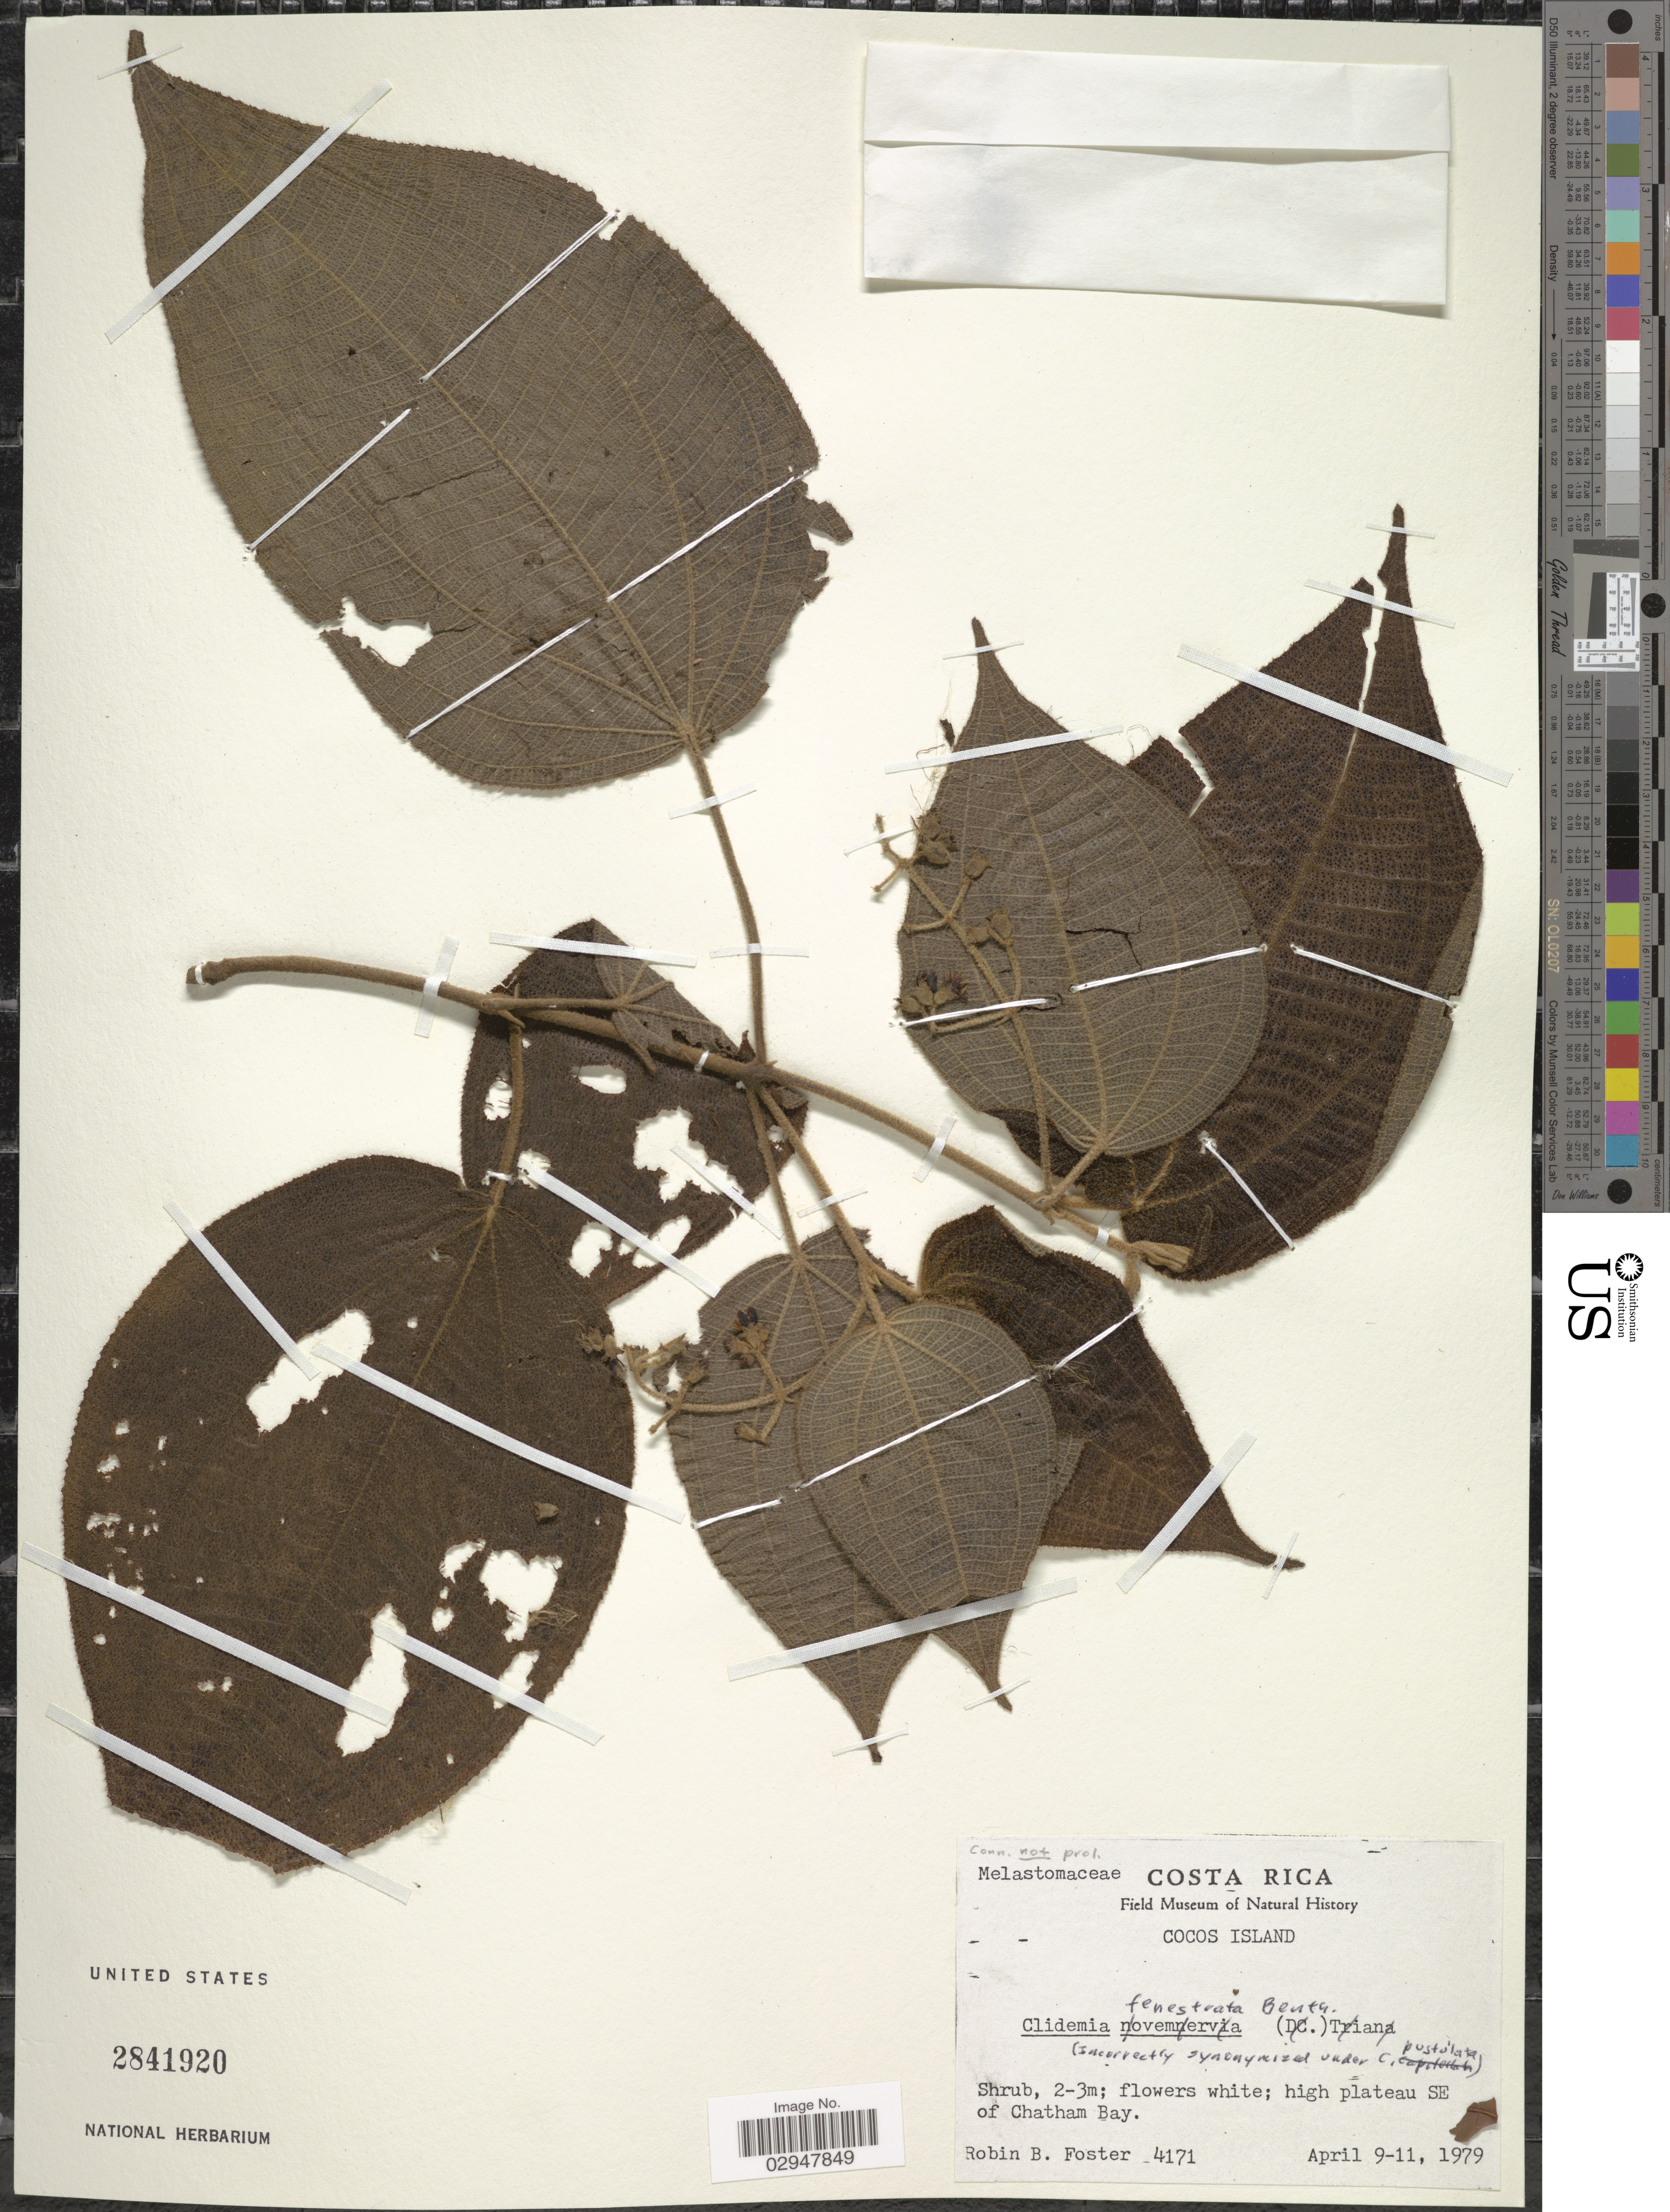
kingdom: Plantae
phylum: Tracheophyta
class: Magnoliopsida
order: Myrtales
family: Melastomataceae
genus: Clidemia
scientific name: Clidemia fenestrata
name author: Benth.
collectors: R. B. Foster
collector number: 4171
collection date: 1979-04-09/1979-04-11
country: Costa Rica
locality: Cocos Island, high plateau SE of Chatham Bay.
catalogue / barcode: US 2841920